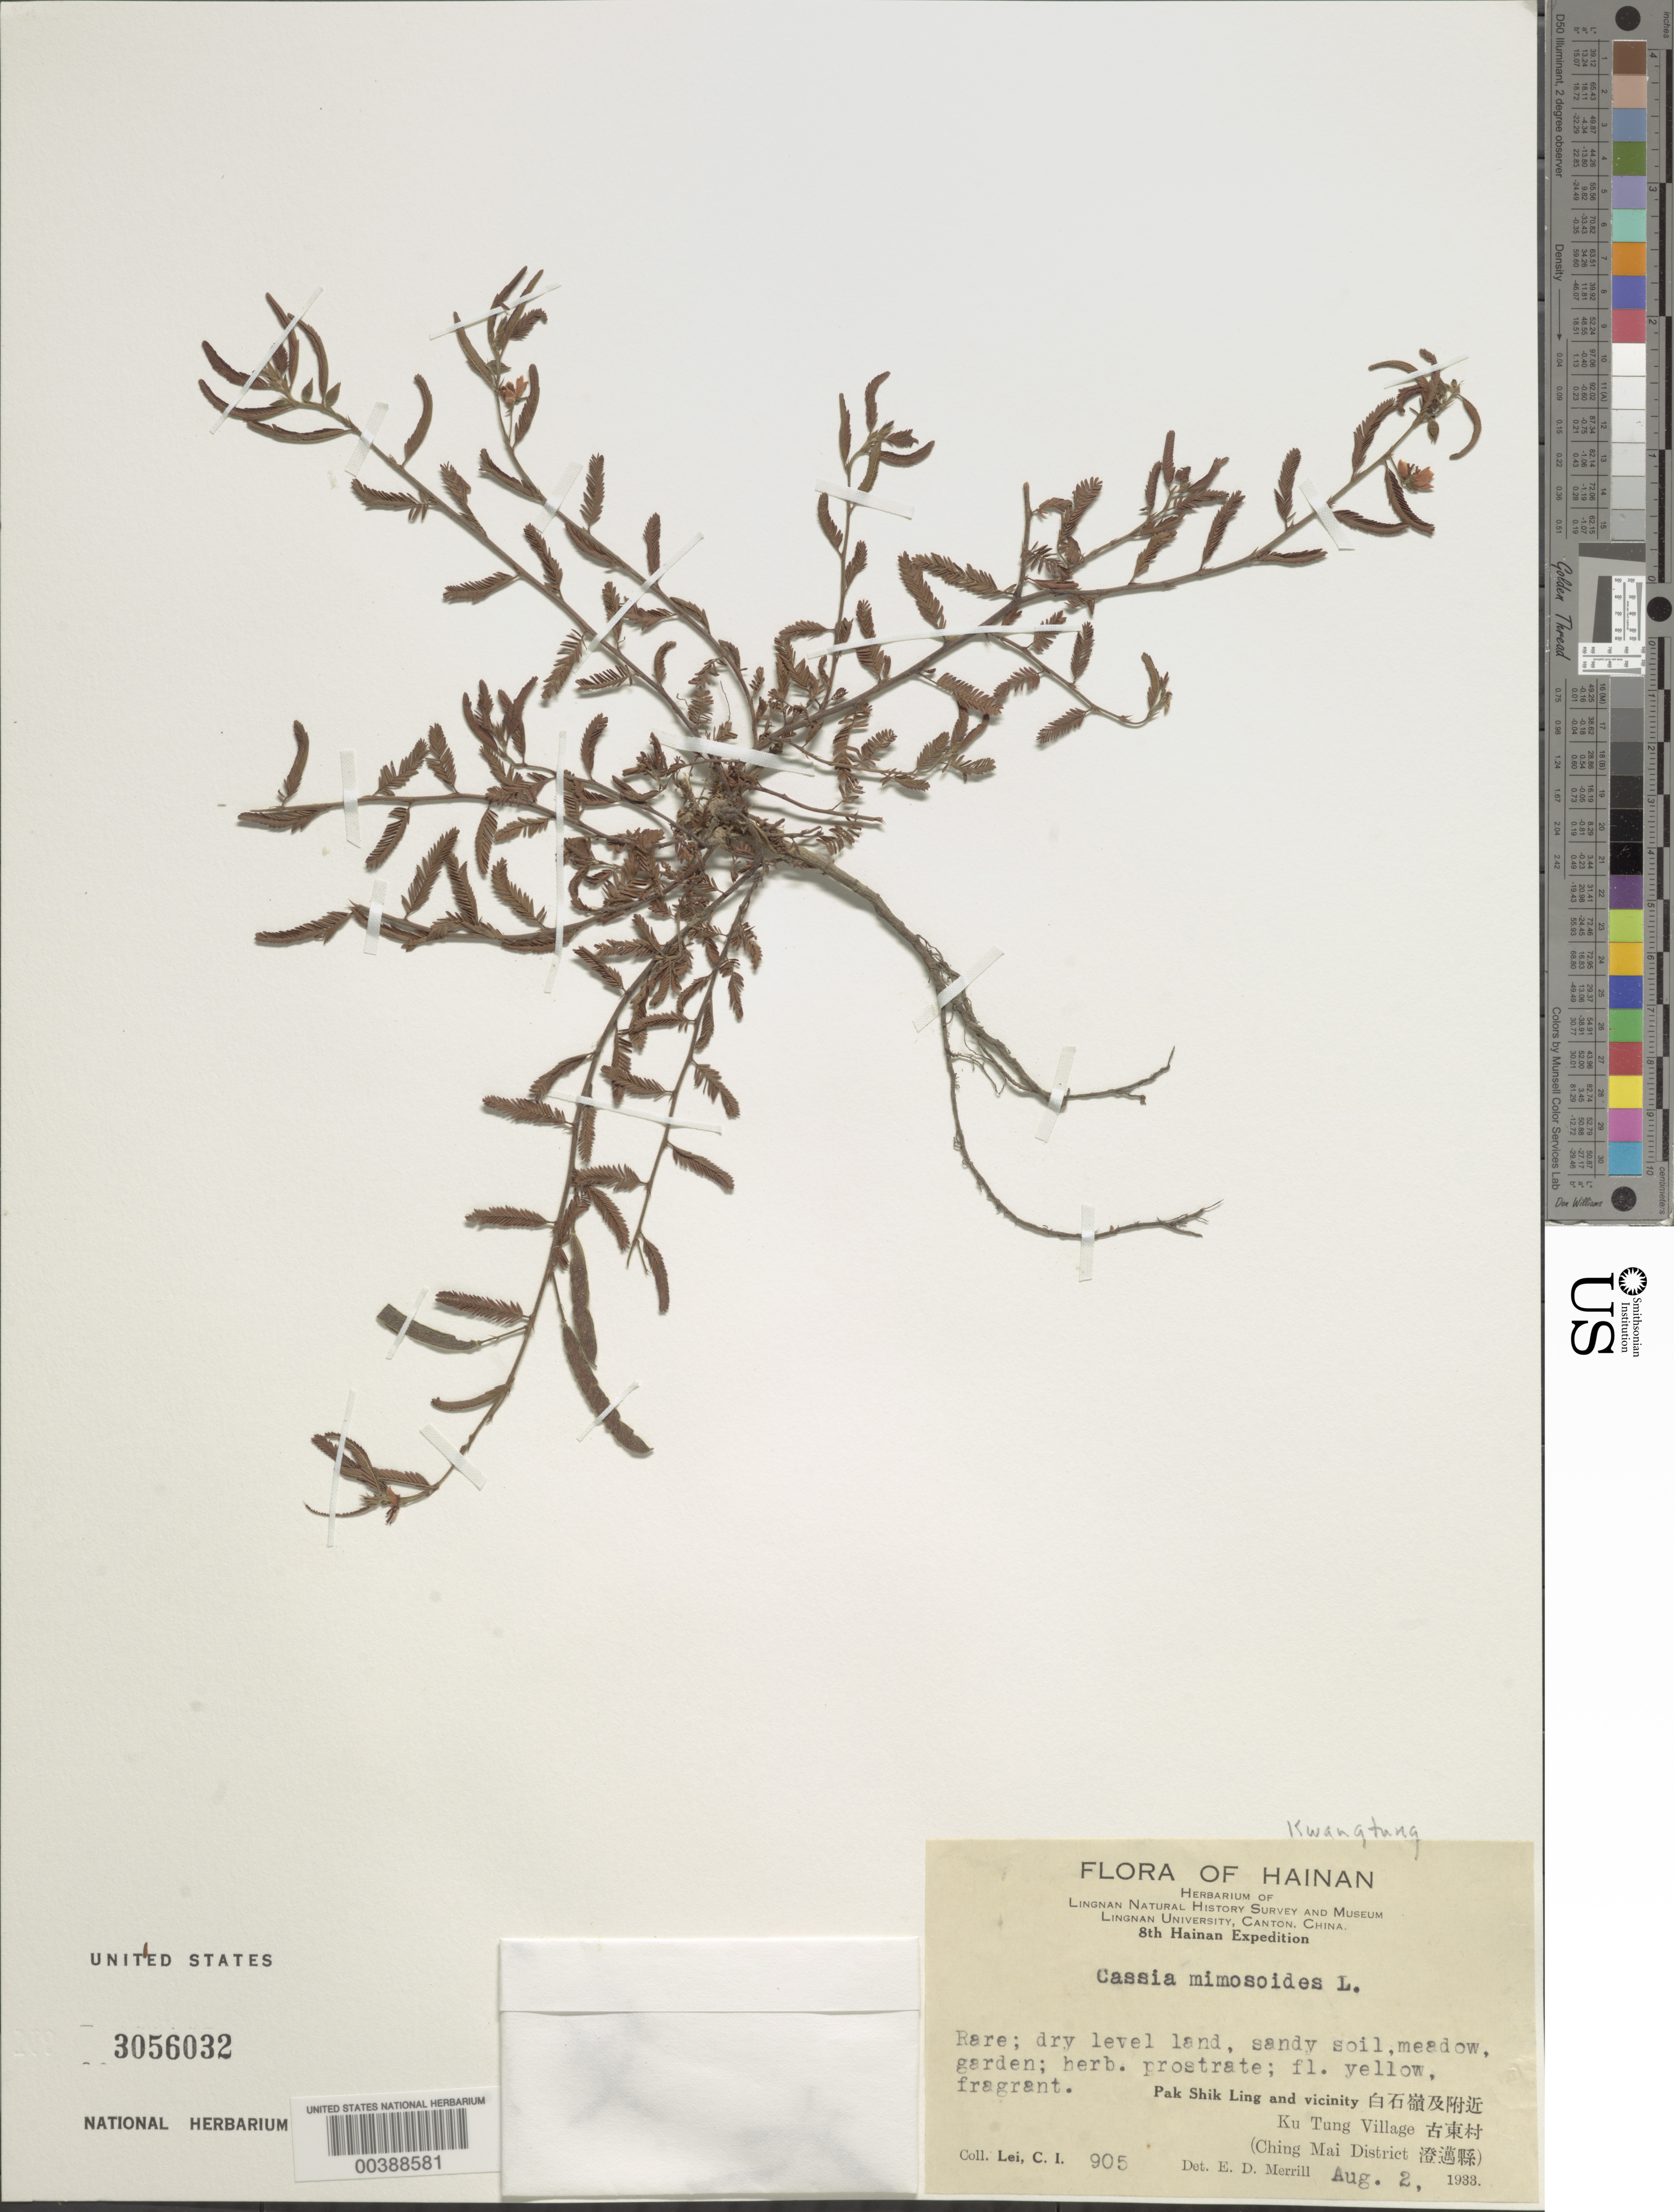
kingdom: Plantae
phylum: Tracheophyta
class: Magnoliopsida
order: Fabales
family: Fabaceae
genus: Chamaecrista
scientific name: Chamaecrista mimosoides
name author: (L.) Greene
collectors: C. I. Lei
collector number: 905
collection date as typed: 02 Aug 1933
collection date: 1933-08-02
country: China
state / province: Hainan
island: Hainan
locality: Pak shik ling and vicinity; ku tung village; ching mai dist.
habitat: Dry level land; sandy soil, meadow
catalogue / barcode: US 3056032